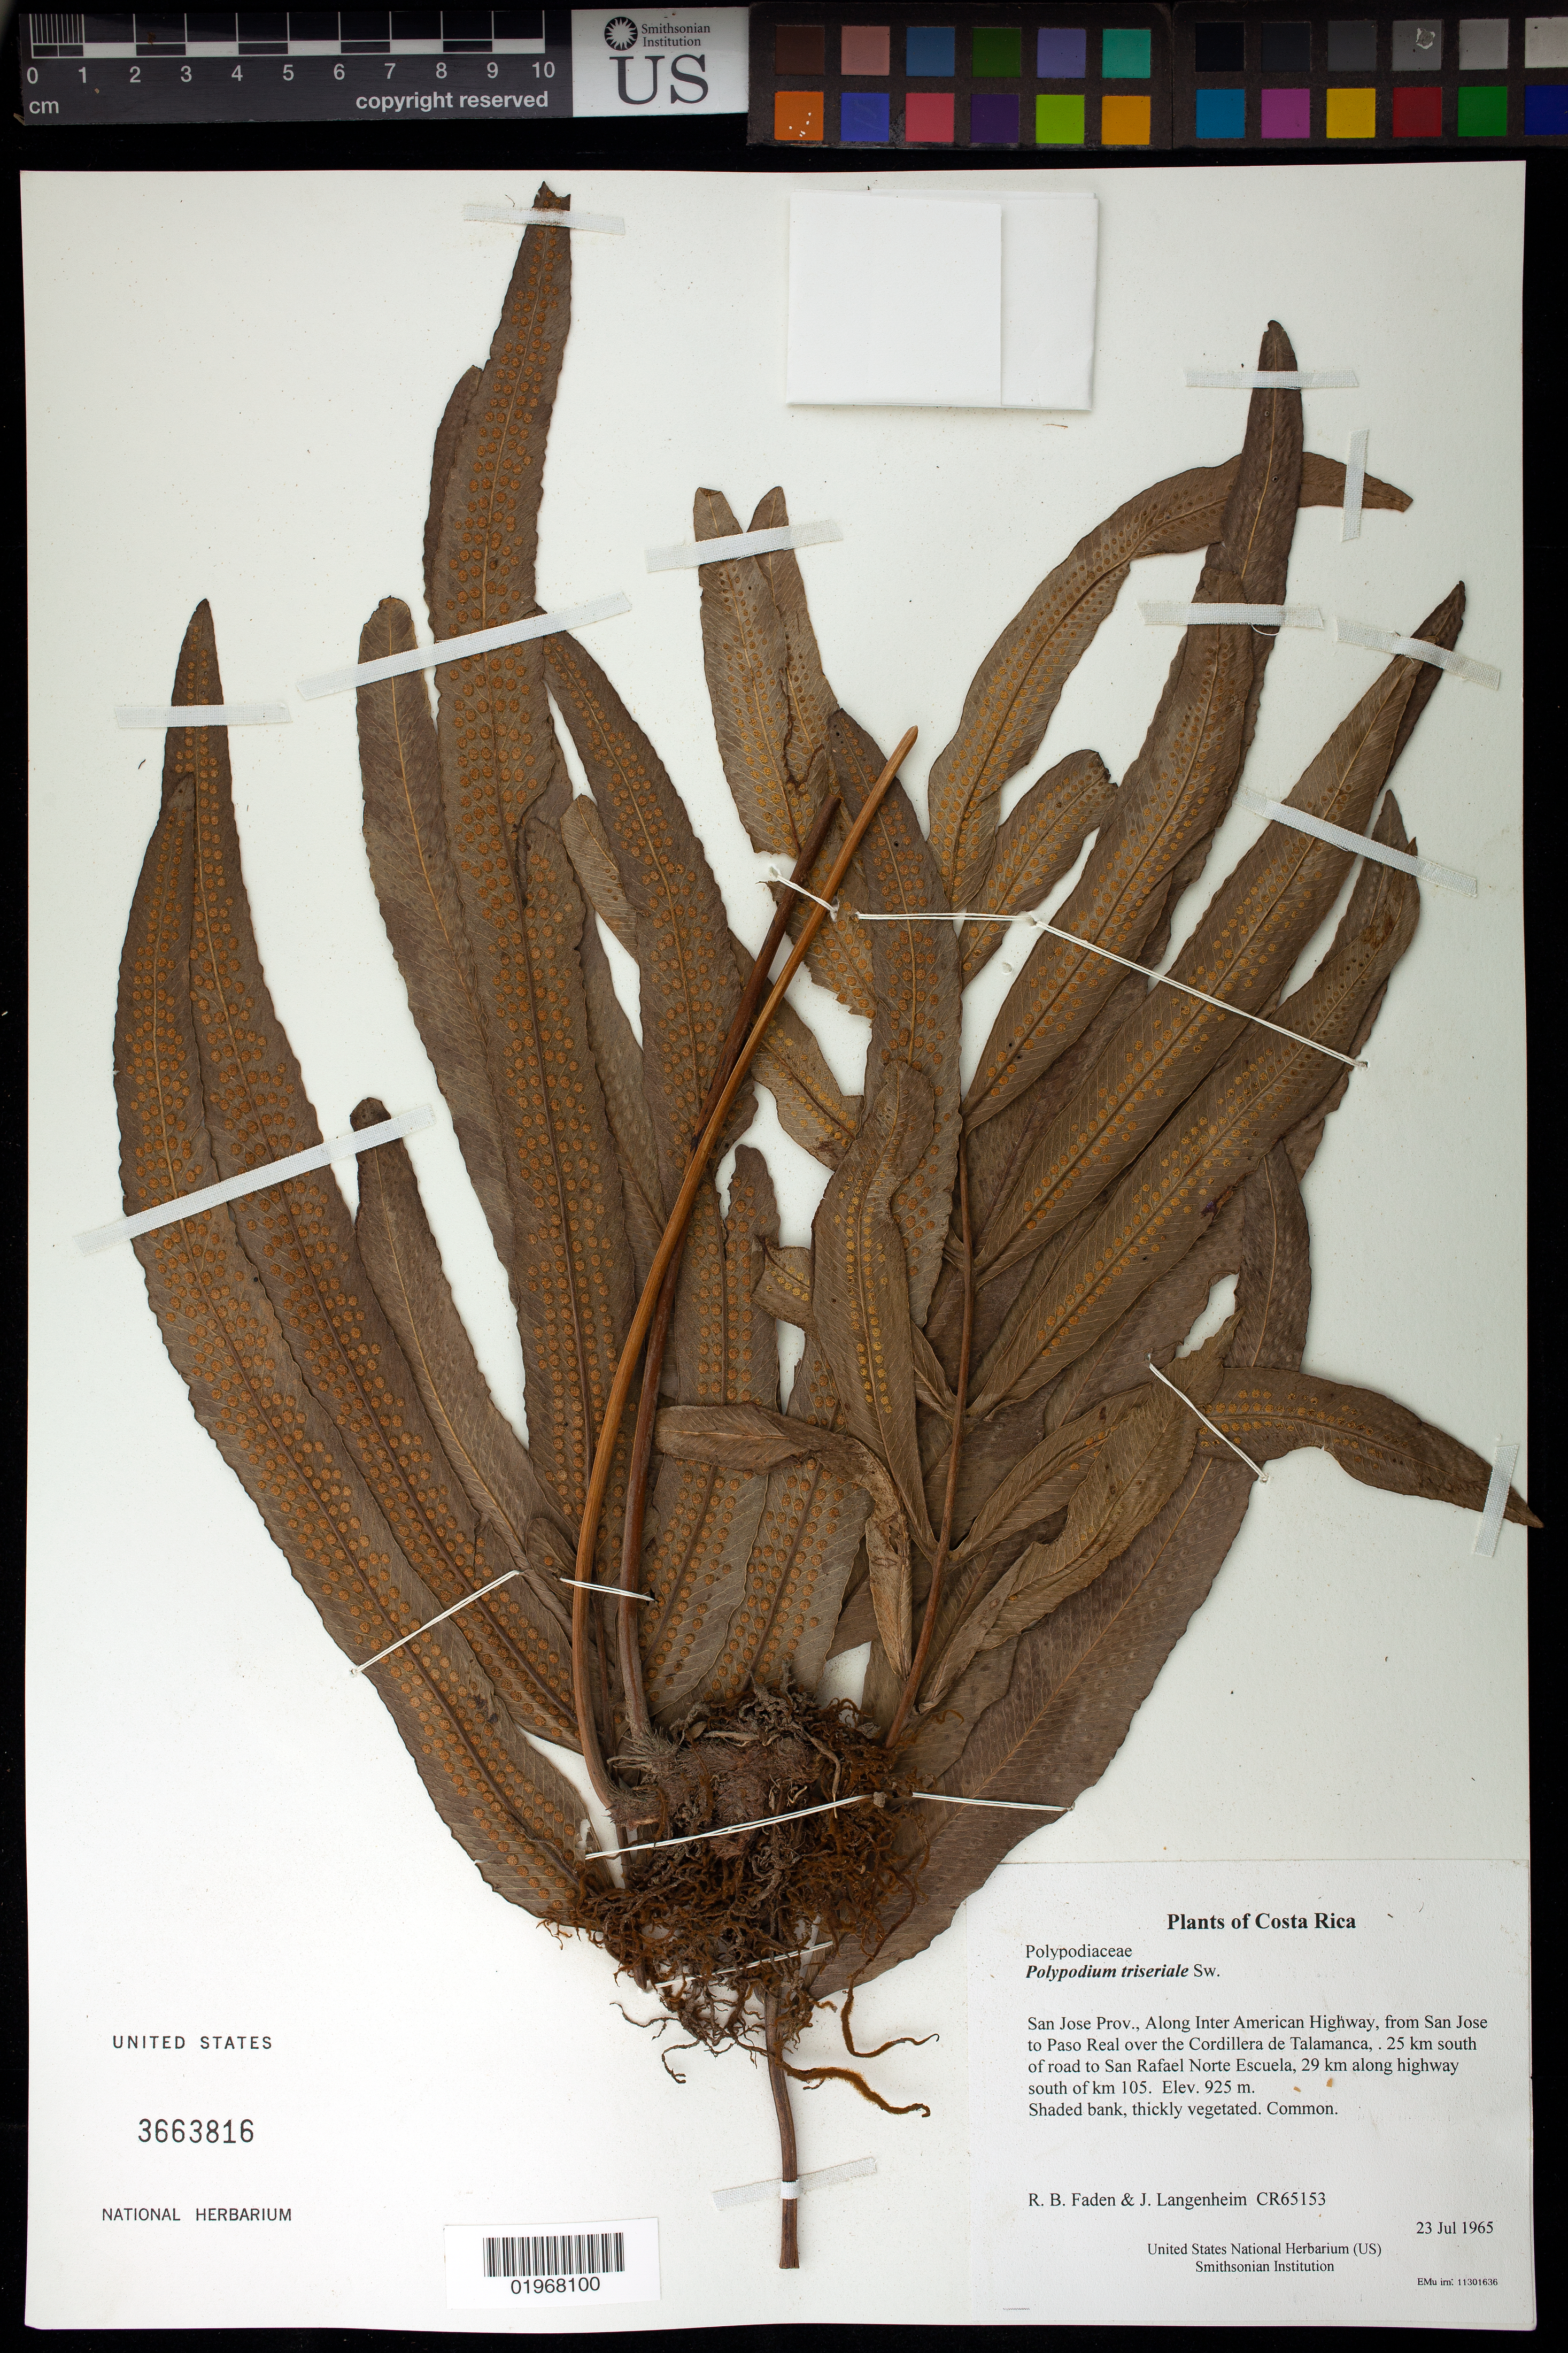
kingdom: Plantae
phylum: Tracheophyta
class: Polypodiopsida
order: Polypodiales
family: Polypodiaceae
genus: Polypodium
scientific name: Polypodium triseriale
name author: Sw.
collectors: R. B. Faden & J. Langenheim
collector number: CR65153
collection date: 1965-07-23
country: Costa Rica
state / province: San Jose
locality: Along Inter American Highway, from San Jose to Paso Real over the Cordillera de Talamanca, . 25 km south of road to San Rafael Norte Escuela, 29 km along highway south of km 105.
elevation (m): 925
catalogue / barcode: US 3663816